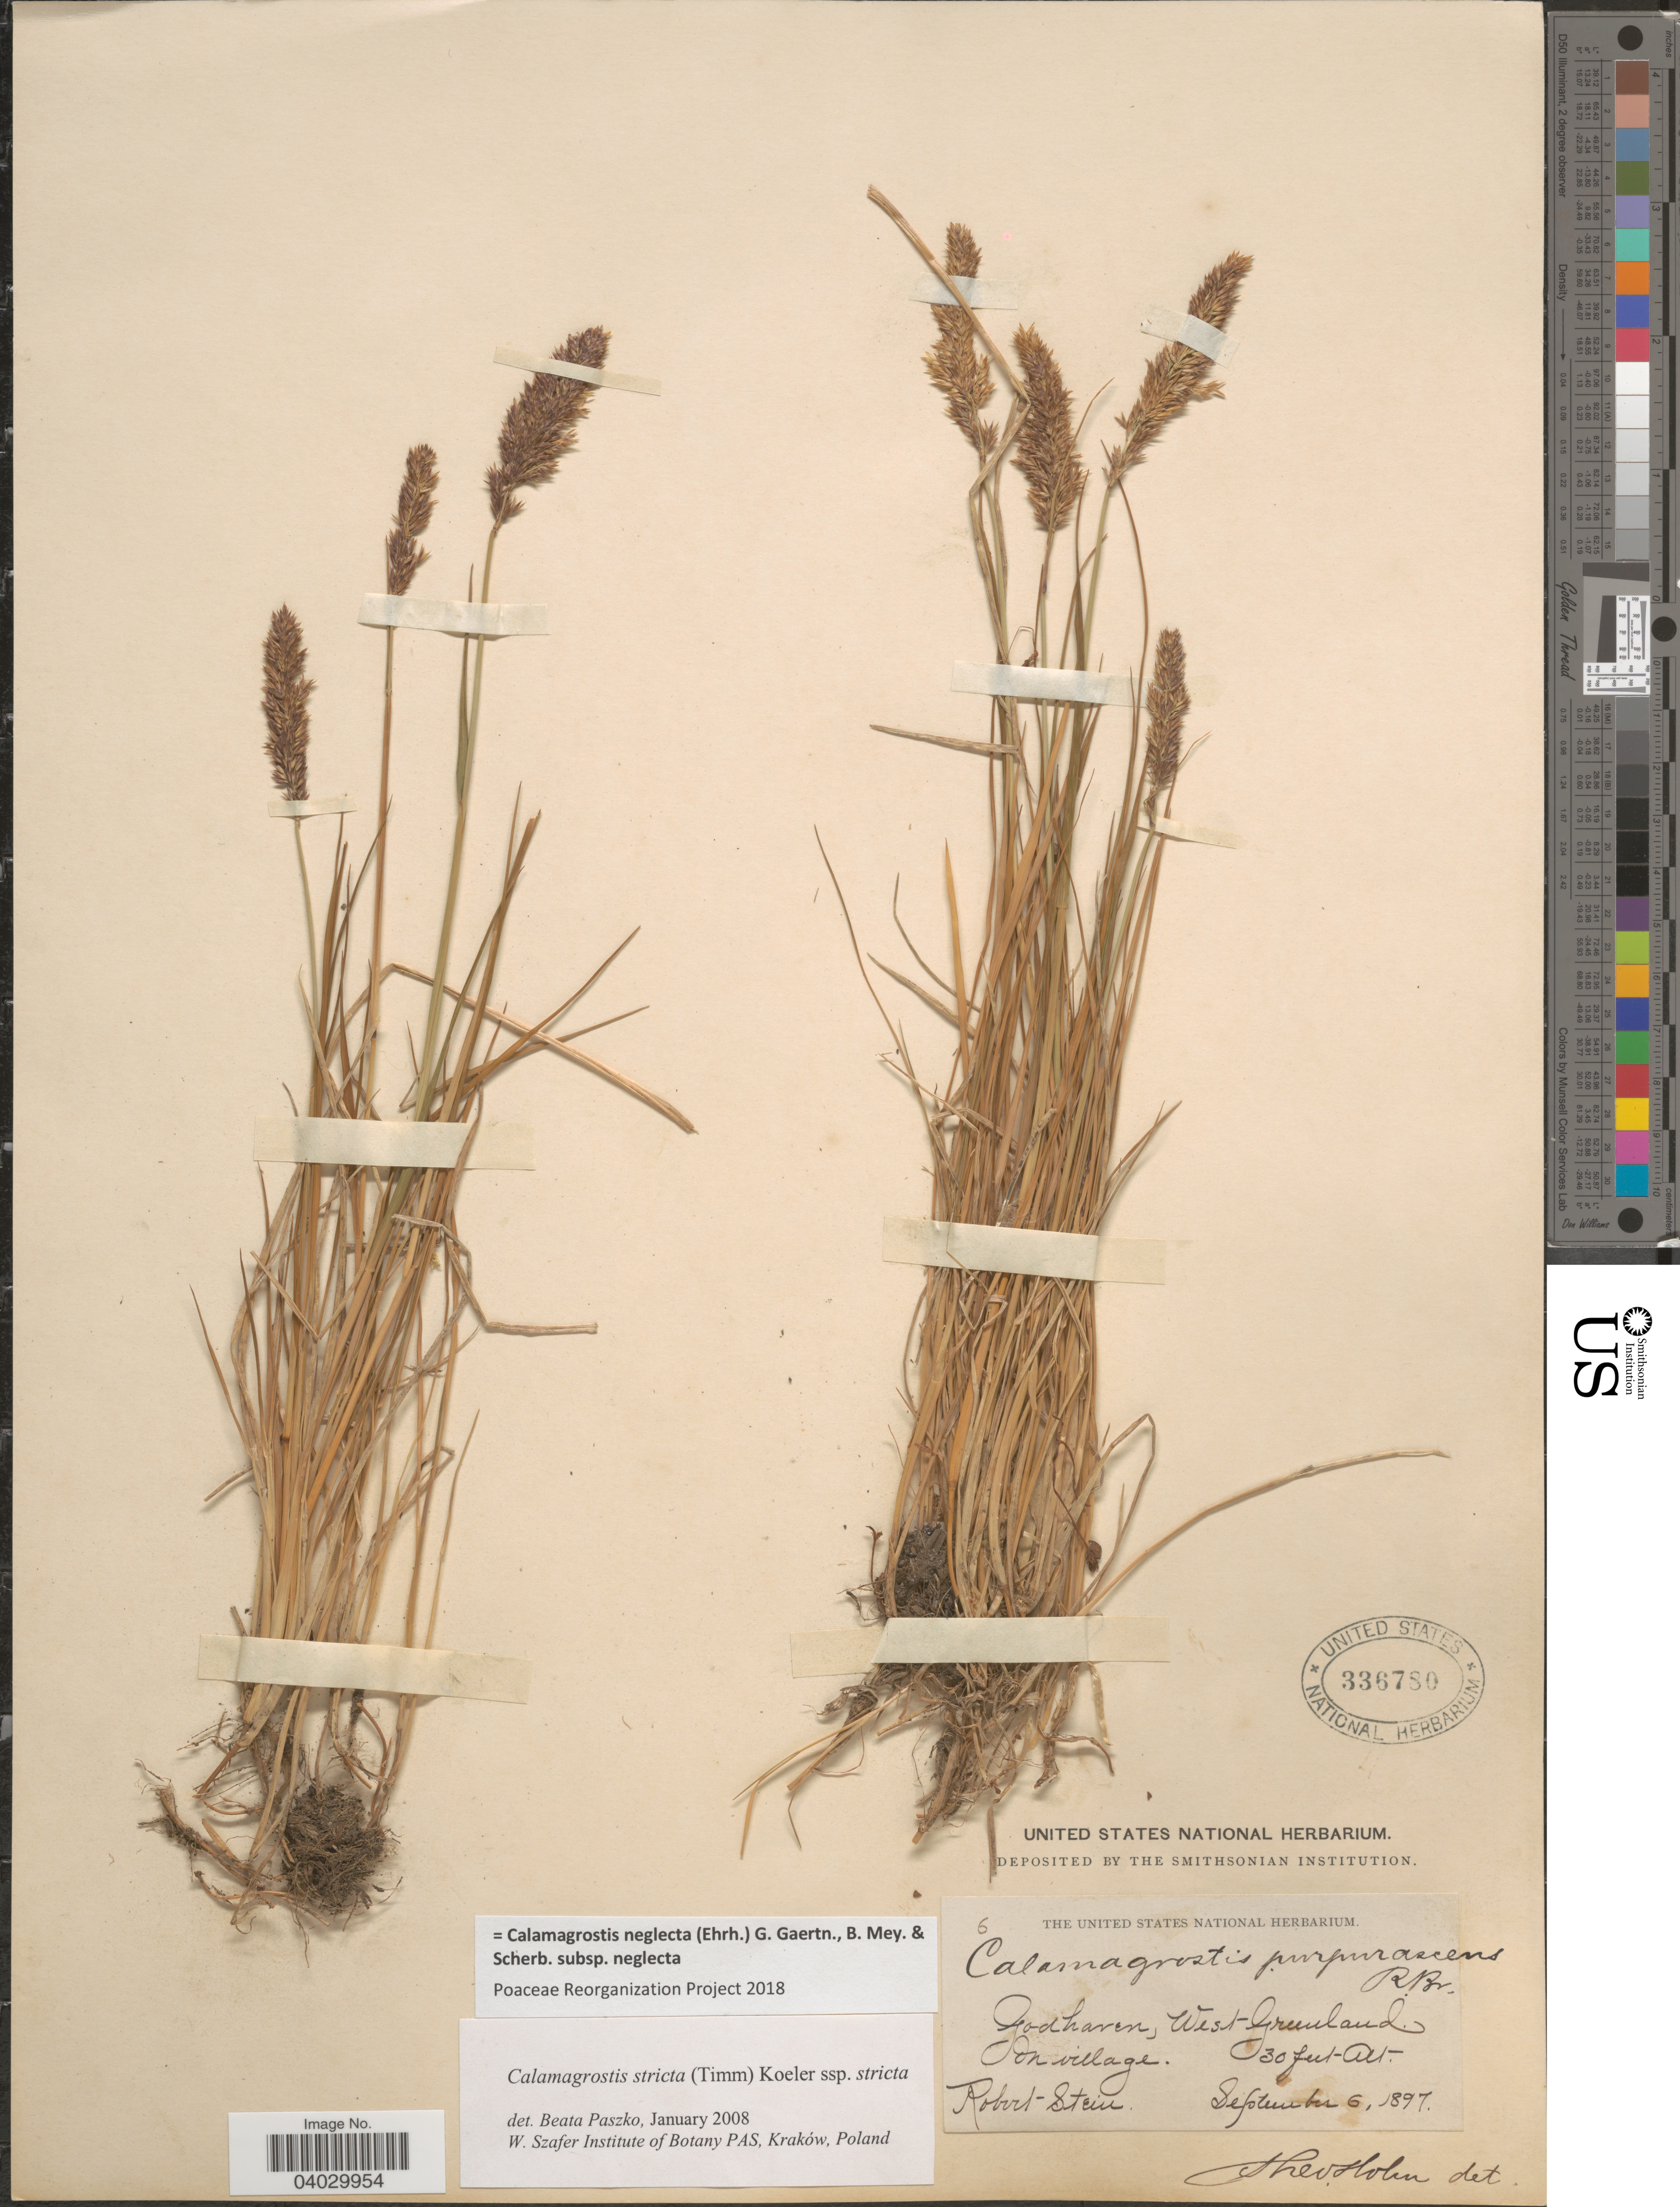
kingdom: Plantae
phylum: Tracheophyta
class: Liliopsida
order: Poales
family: Poaceae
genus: Calamagrostis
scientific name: Calamagrostis neglecta subsp. neglecta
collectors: R. Stein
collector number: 6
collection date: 1897-09-06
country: Greenland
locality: Godhaven, West Greenland. On village.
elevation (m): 9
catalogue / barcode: US 336780